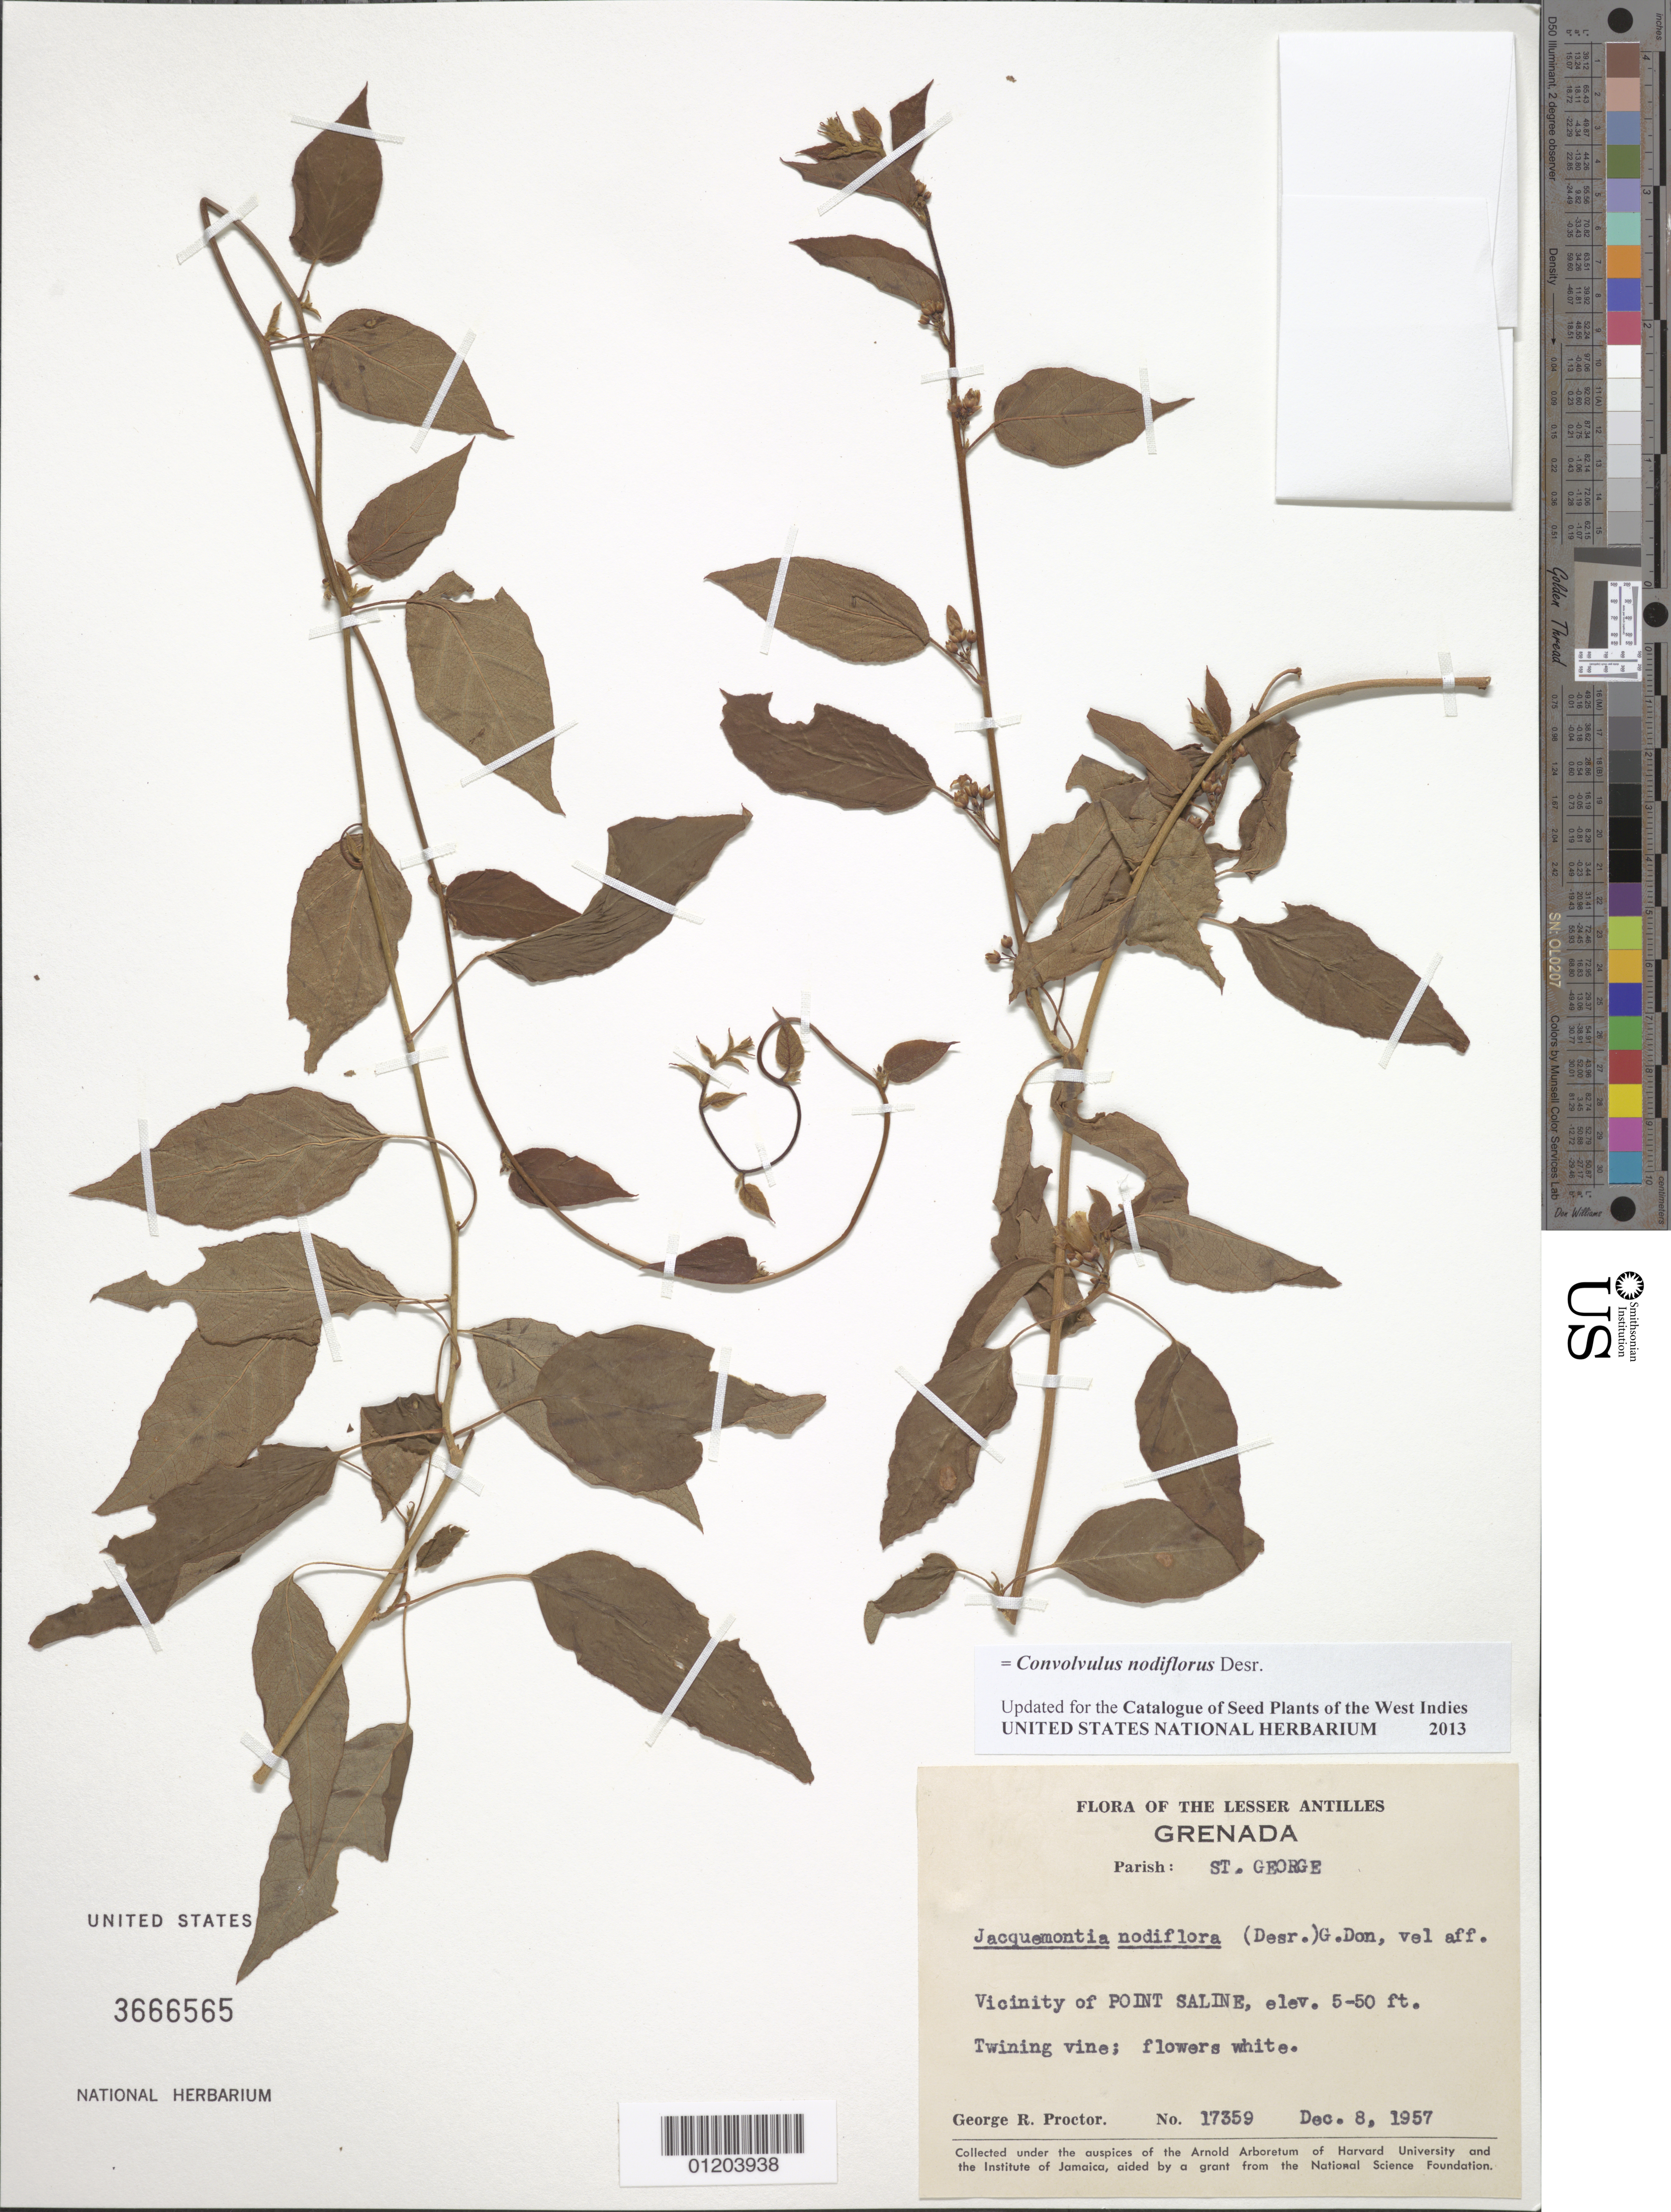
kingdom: Plantae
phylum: Tracheophyta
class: Magnoliopsida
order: Solanales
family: Convolvulaceae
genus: Convolvulus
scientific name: Convolvulus nodiflorus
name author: Desr.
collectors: G. R. Proctor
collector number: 17359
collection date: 1957-12-08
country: Grenada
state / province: Saint George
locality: Point Saline, vicinity.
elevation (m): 2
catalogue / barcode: US 3666565